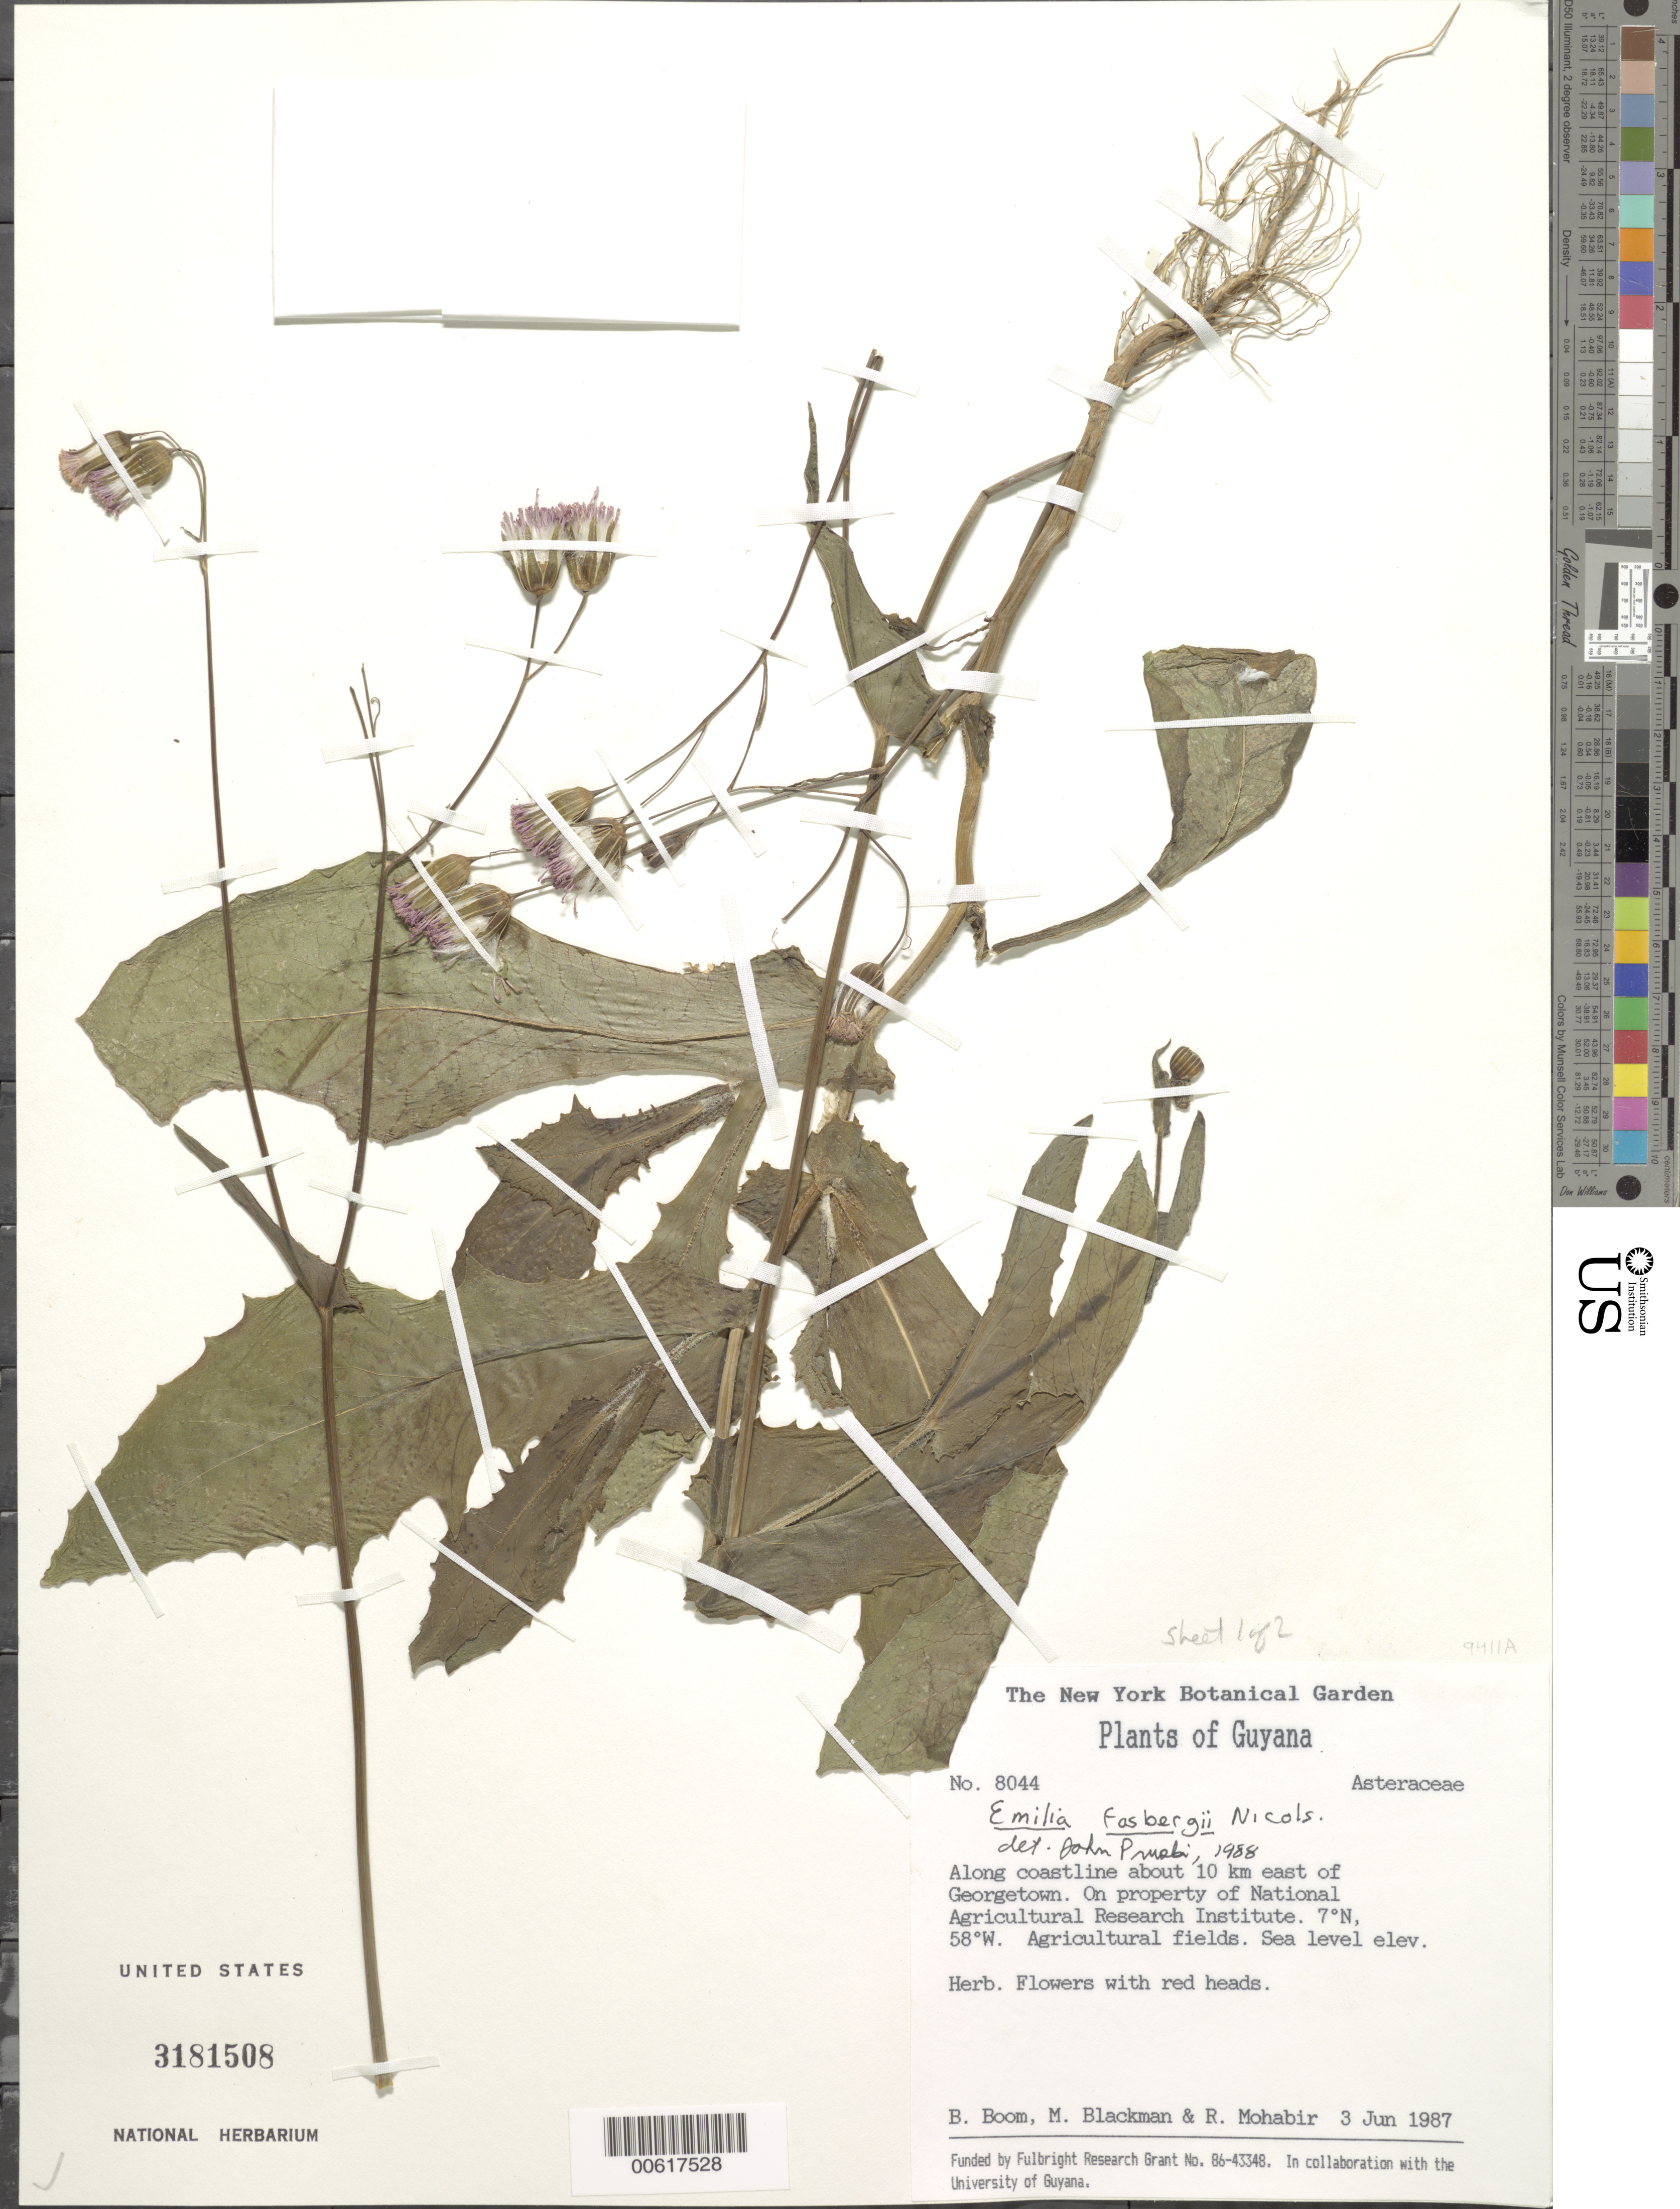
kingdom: Plantae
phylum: Tracheophyta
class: Magnoliopsida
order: Asterales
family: Asteraceae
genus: Emilia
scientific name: Emilia fosbergii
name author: Nicolson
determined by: Pruski, J. F.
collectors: B. M. Boom, M. Blackman & R. Mohabir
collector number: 8044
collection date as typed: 3-Jun-87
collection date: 1987-06-03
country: Guyana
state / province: Demerara-Mahaica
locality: Georgetown, coastline 10 km E of, on property of Nat. Agr. Research Inst.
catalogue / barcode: US 3181508